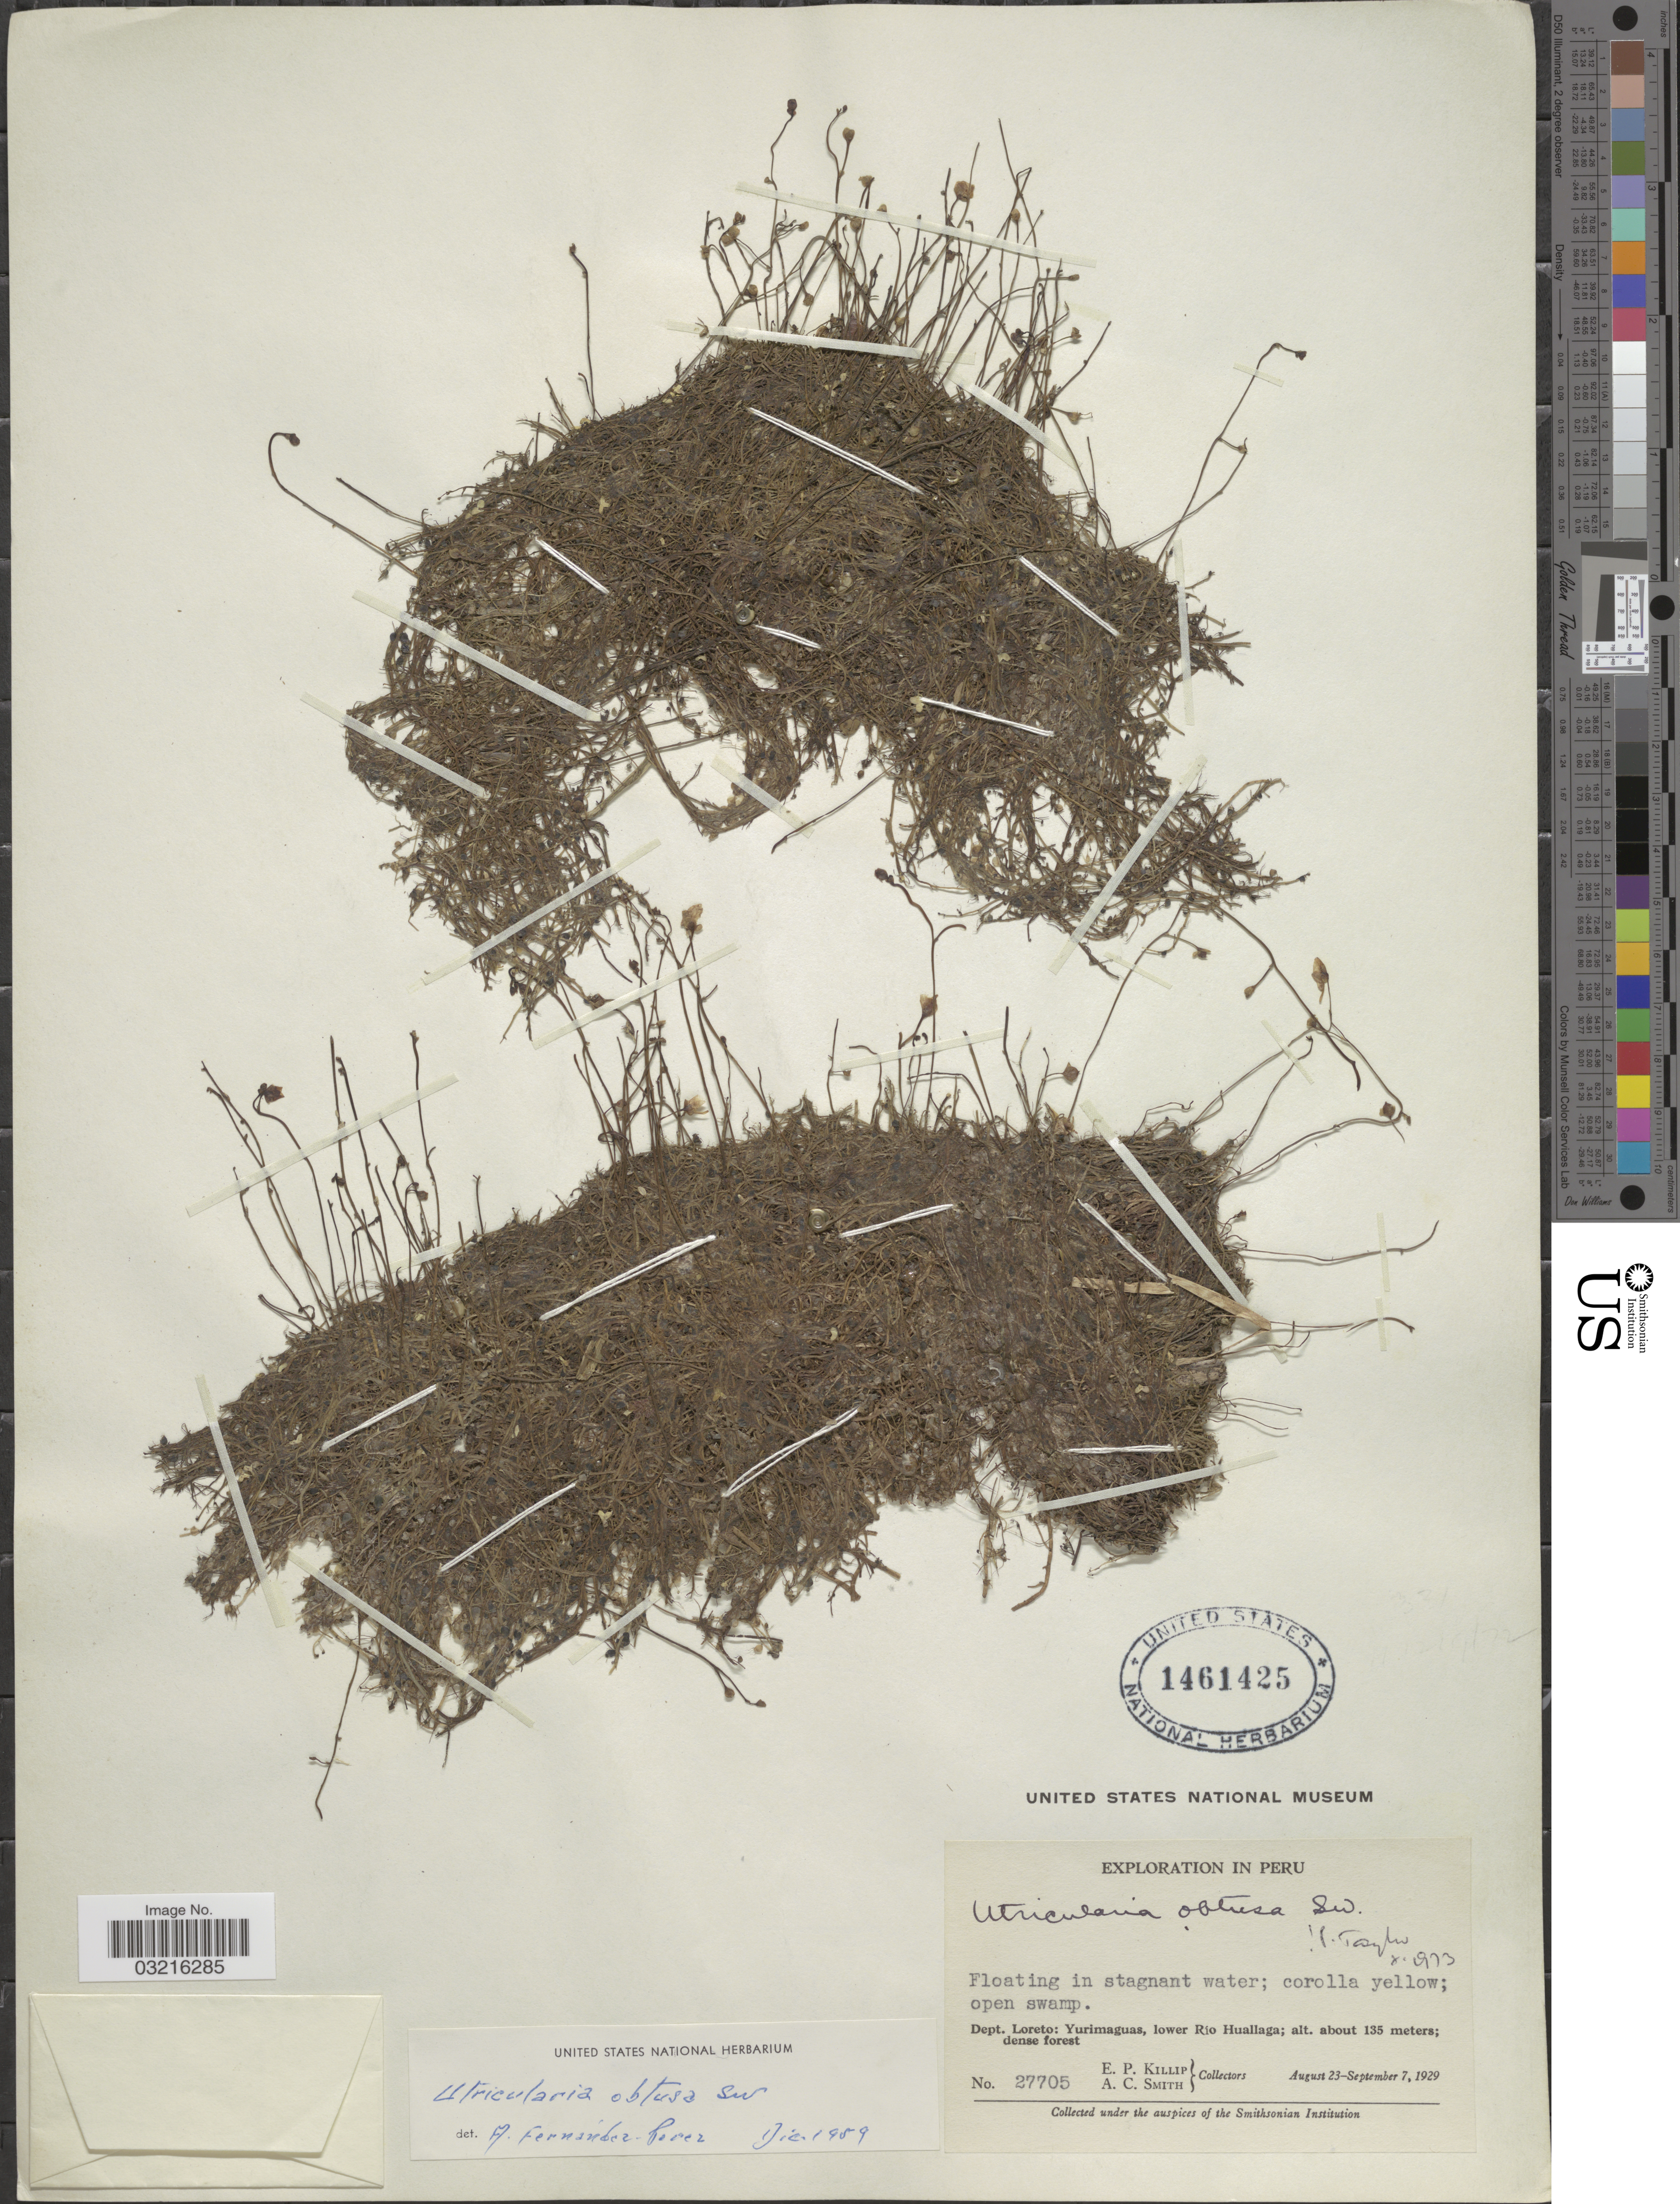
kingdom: Plantae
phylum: Tracheophyta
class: Magnoliopsida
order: Lamiales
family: Lentibulariaceae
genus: Utricularia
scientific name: Utricularia gibba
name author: L.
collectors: E. P. Killip & A. C. Smith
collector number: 27705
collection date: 1929-08-23/1929-09-07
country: Peru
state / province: Loreto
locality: Dept. Loreto: Yurimaguas, lower Río Huallaga.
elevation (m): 135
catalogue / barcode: US 1461425